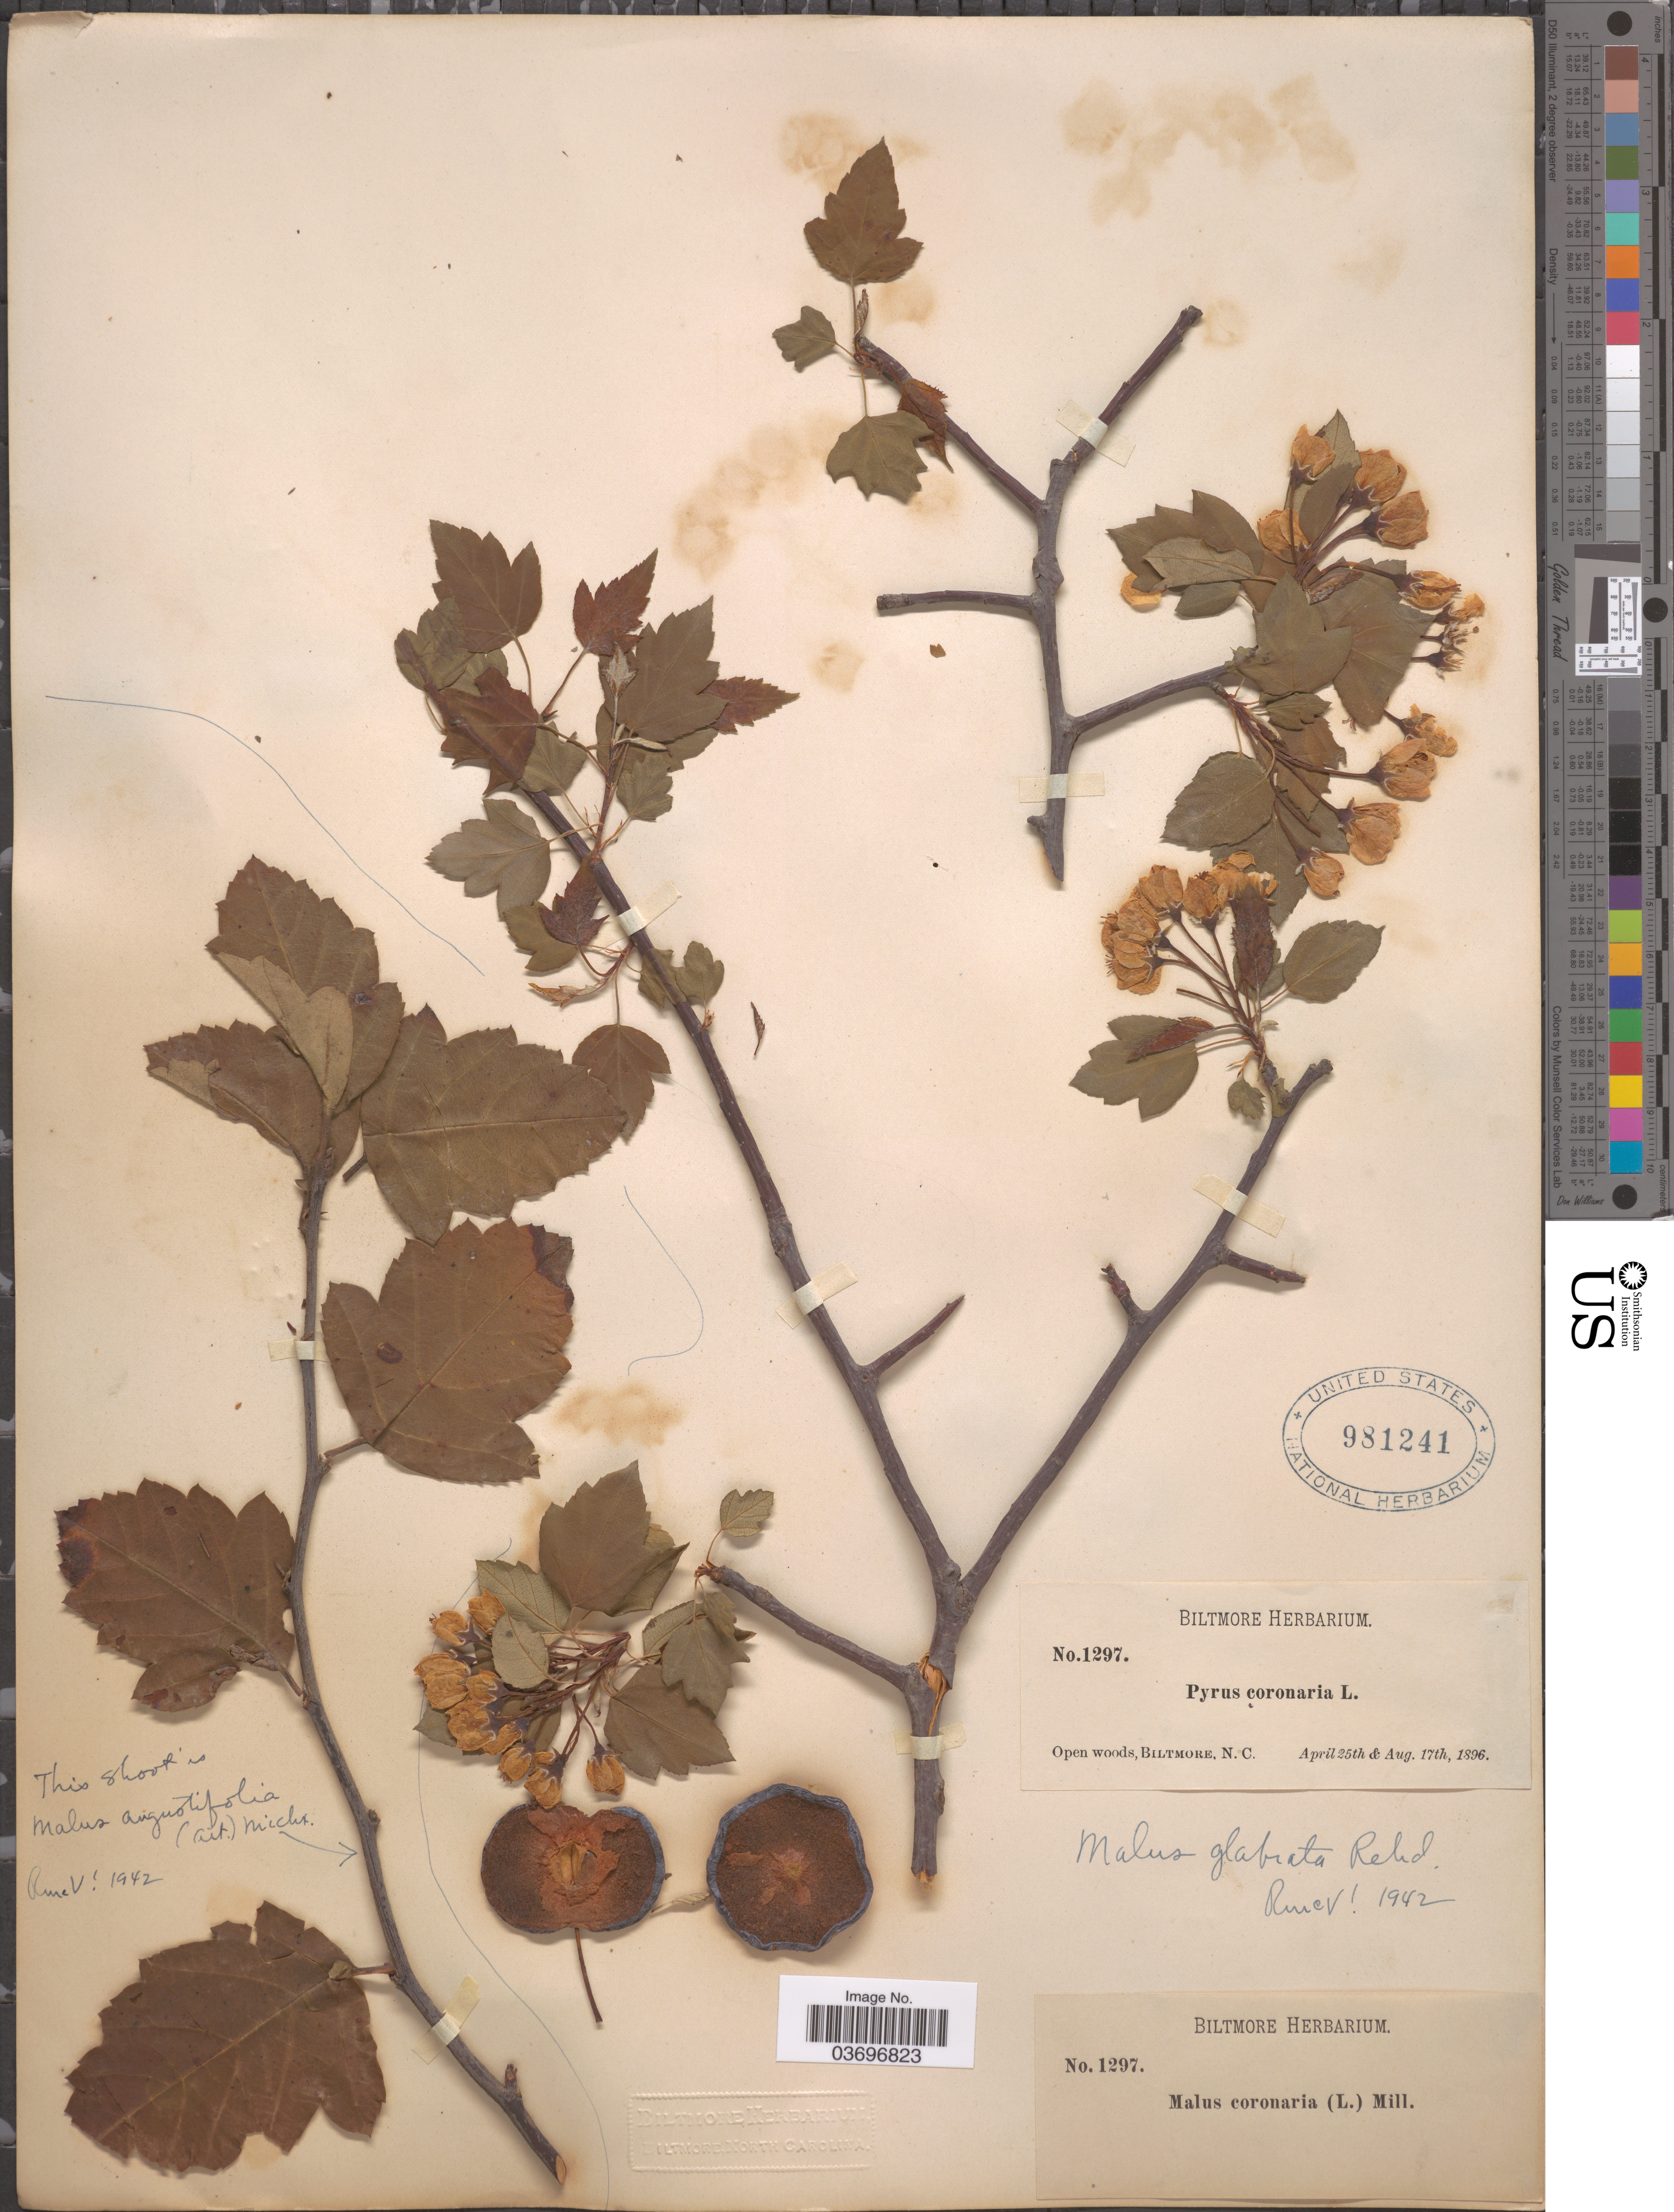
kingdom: Plantae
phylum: Tracheophyta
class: Magnoliopsida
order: Rosales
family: Rosaceae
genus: Malus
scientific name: Malus glabrata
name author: Rehder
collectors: ex herb. Biltmore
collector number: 1297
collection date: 1896-04-25/1896-08-17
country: United States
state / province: North Carolina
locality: Biltmore.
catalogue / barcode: US 981241